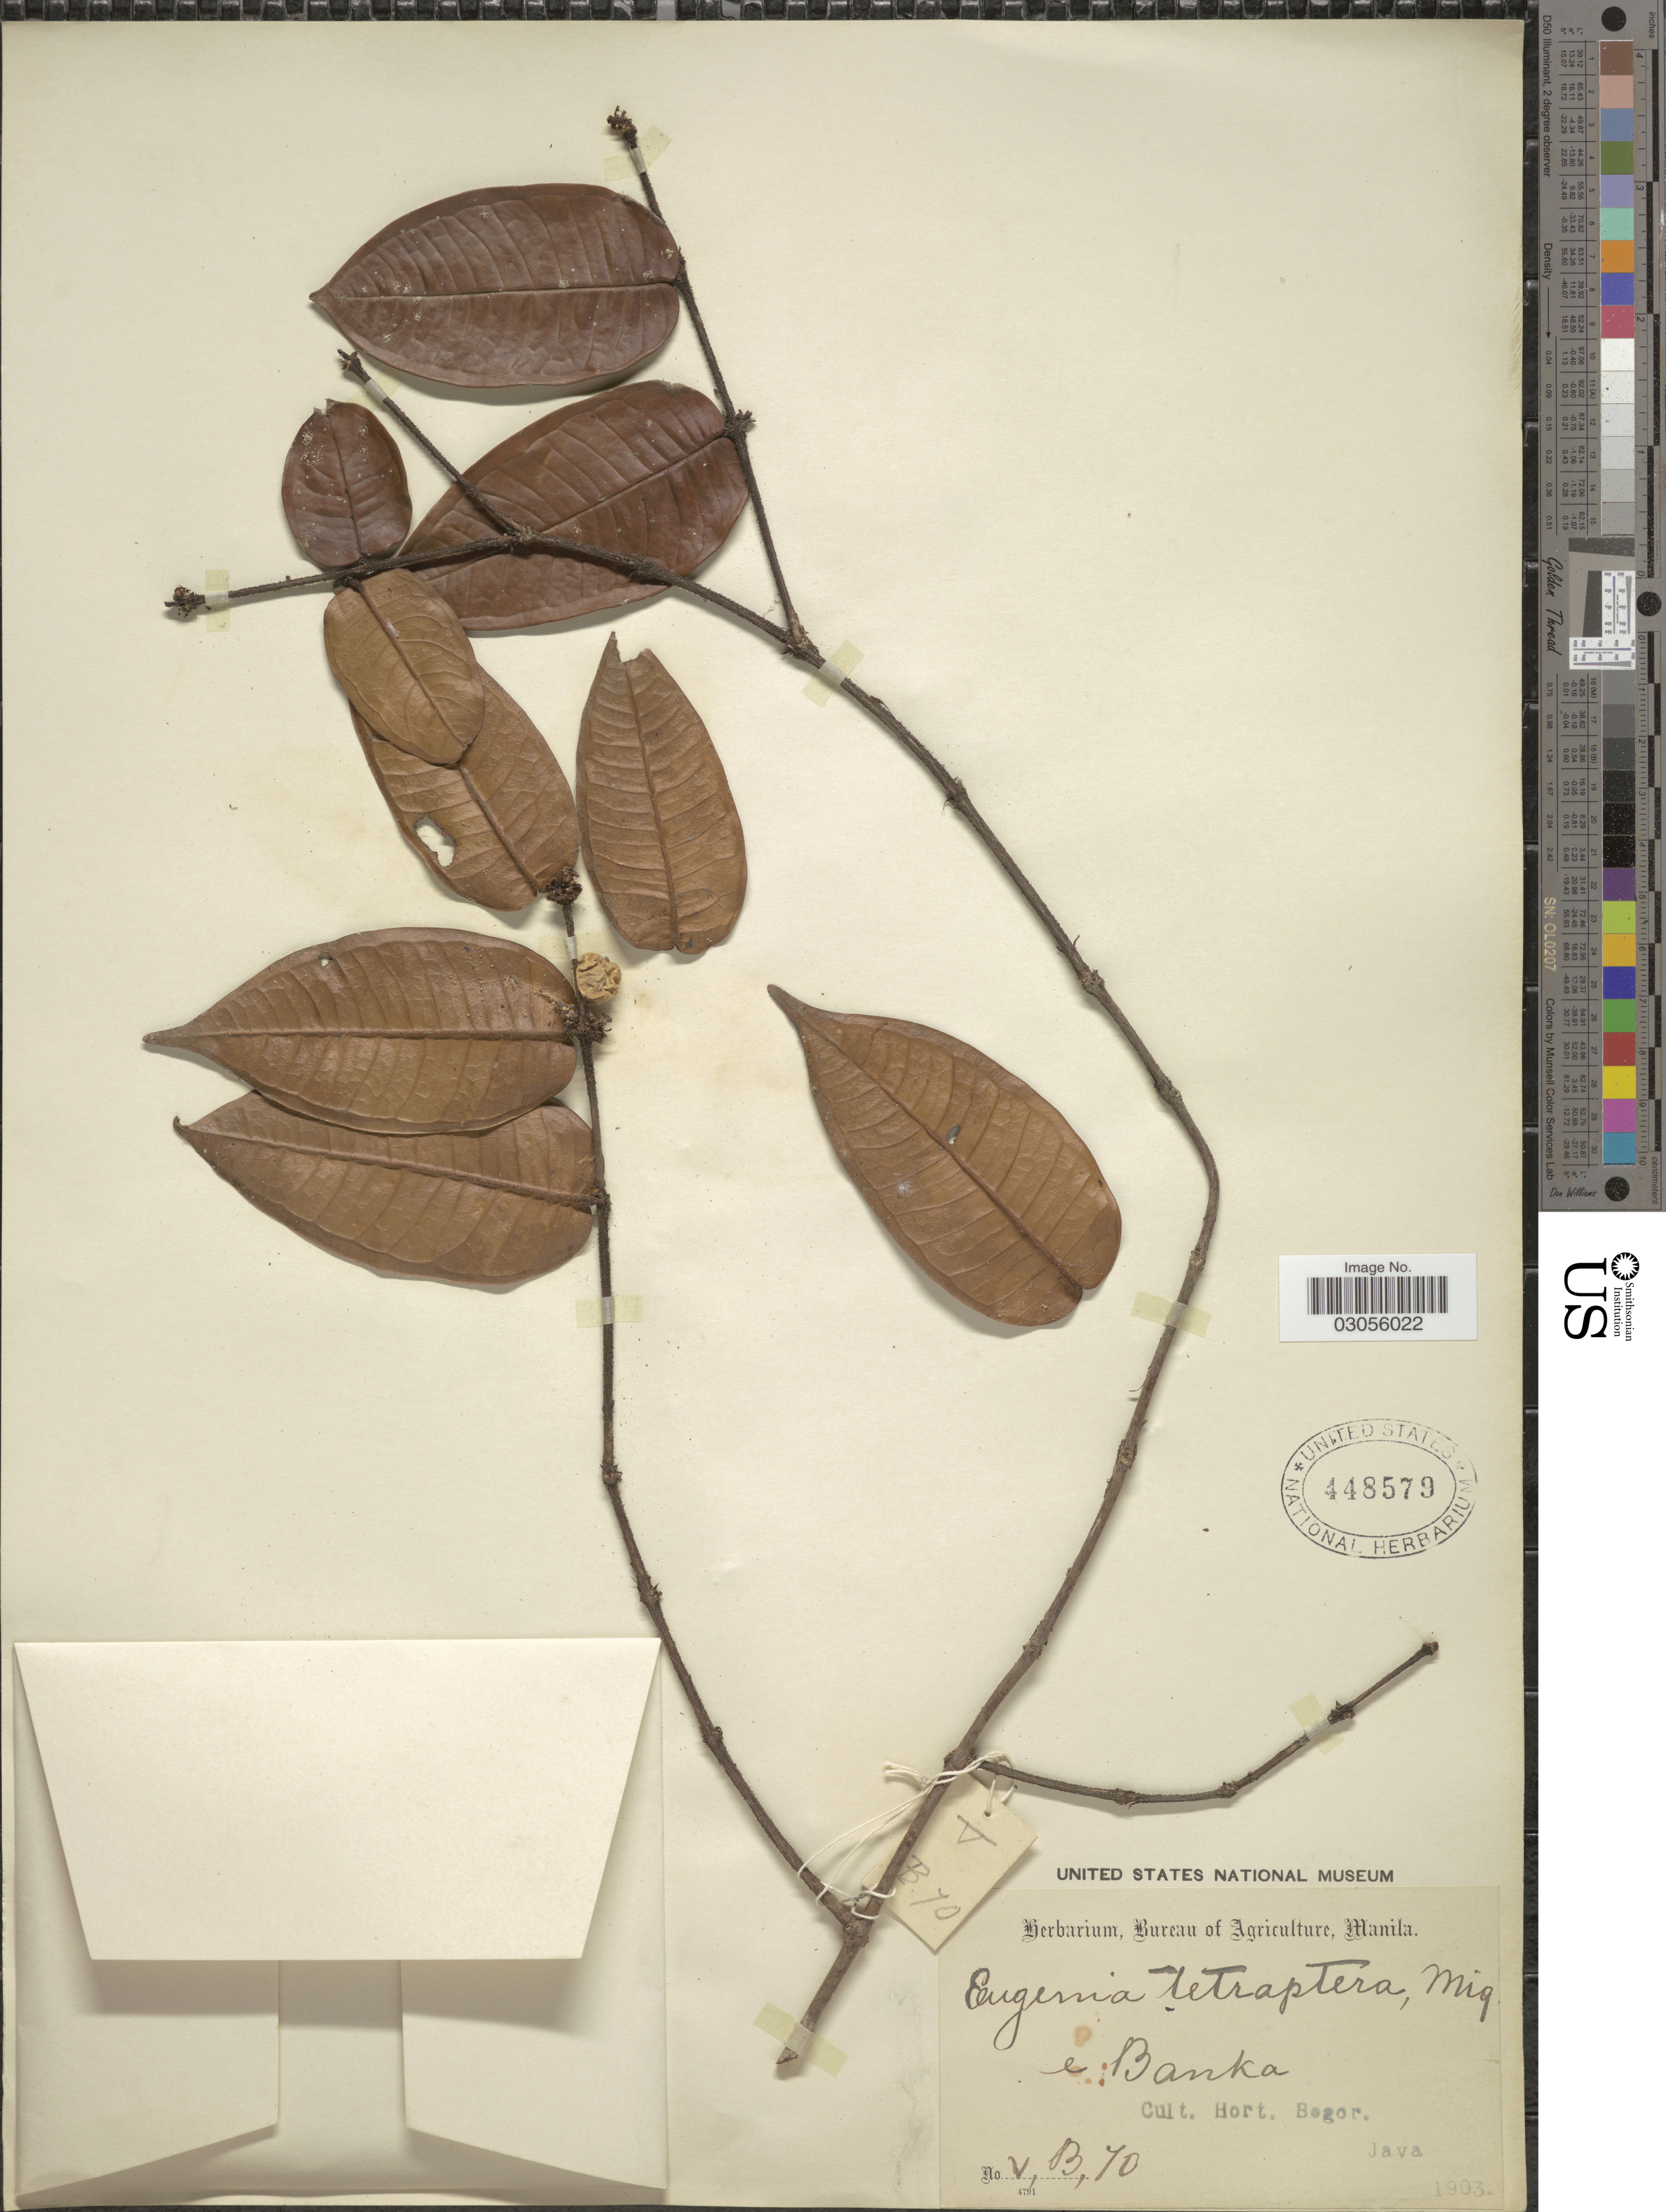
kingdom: Plantae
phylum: Tracheophyta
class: Magnoliopsida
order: Myrtales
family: Myrtaceae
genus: Syzygium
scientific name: Syzygium tetrapterum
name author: (Miq.) Chantar. & J.Parn.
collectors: Ex herb. Bureau of Agriculture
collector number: V, B, 70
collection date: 1903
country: Indonesia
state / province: Java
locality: Cult. Hort. Bogor.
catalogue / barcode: US 448579